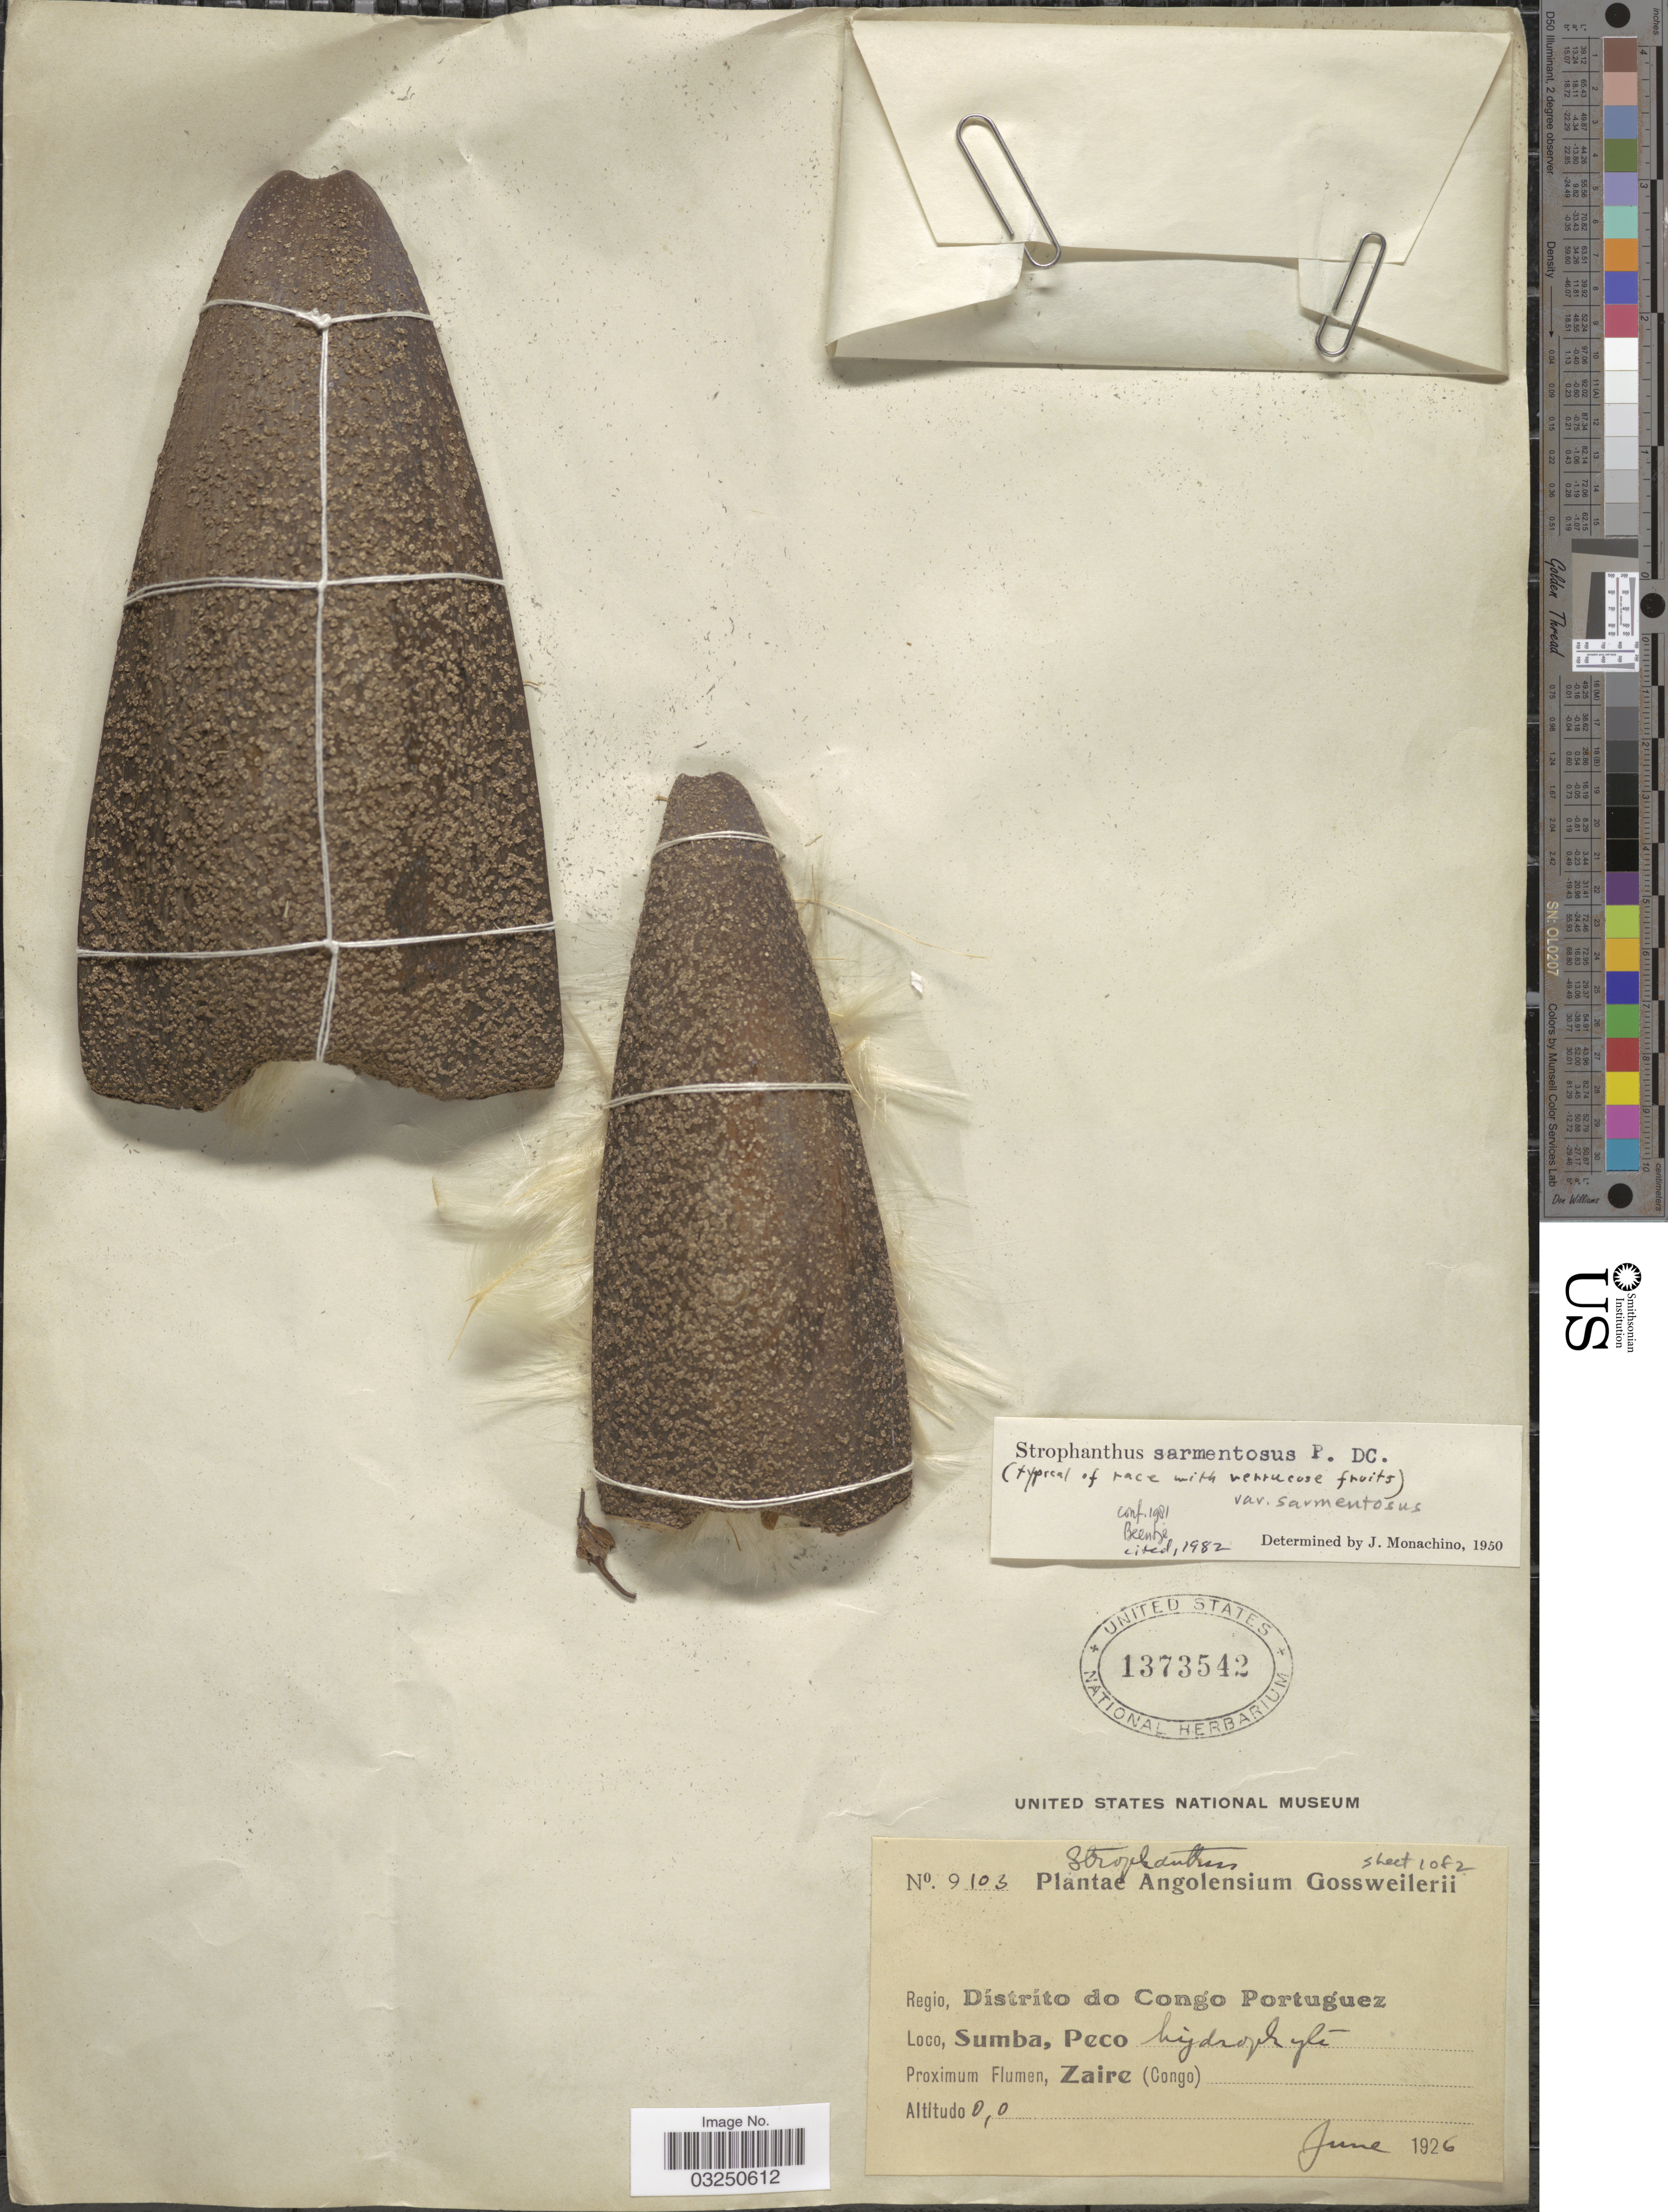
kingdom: Plantae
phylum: Tracheophyta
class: Magnoliopsida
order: Gentianales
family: Apocynaceae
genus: Strophanthus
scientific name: Strophanthus sarmentosus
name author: DC.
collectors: -. Gossweiler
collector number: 9103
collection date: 1926-06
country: Angola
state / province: Zaire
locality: Regio, Distrito do Congo Portuguez. Sumba, Peco.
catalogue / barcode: US 1373542